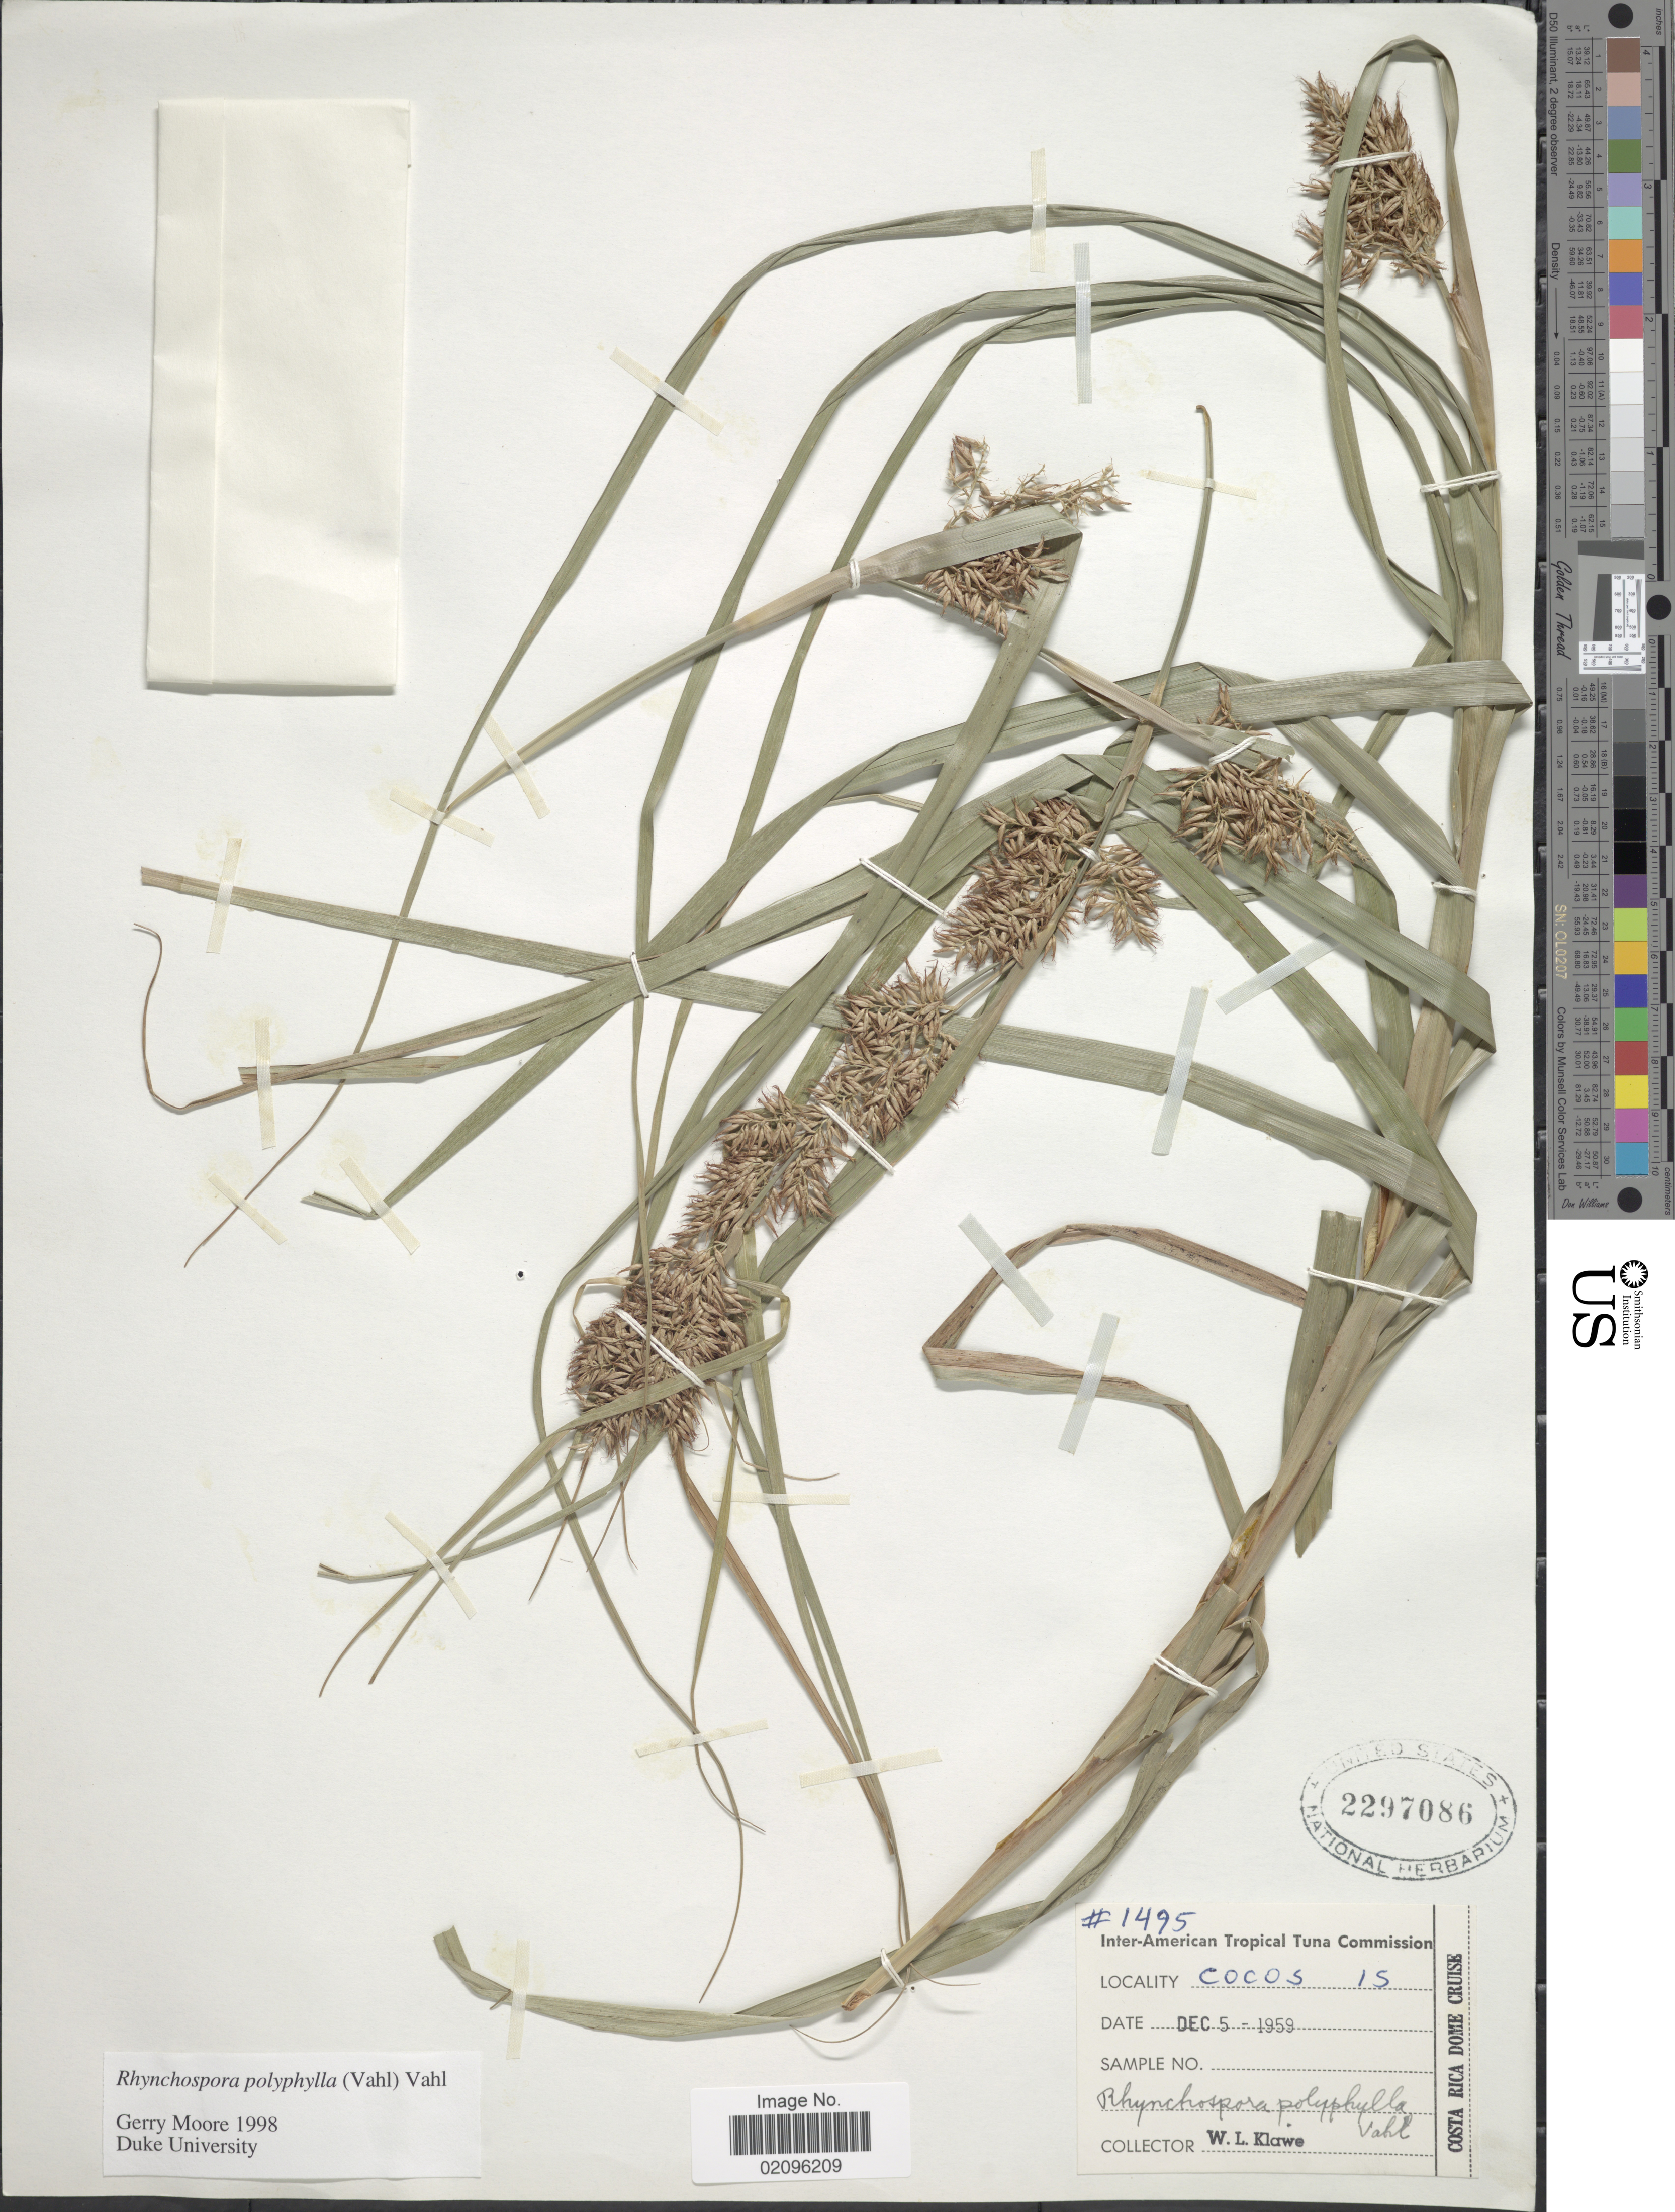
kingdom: Plantae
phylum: Tracheophyta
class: Liliopsida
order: Poales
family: Cyperaceae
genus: Rhynchospora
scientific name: Rhynchospora polyphylla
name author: (Vahl) Vahl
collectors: W. Klawe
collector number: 1495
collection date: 1959-12-05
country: Costa Rica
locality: Costa Rica Dome Cruise, Cocos Is.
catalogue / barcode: US 2297086